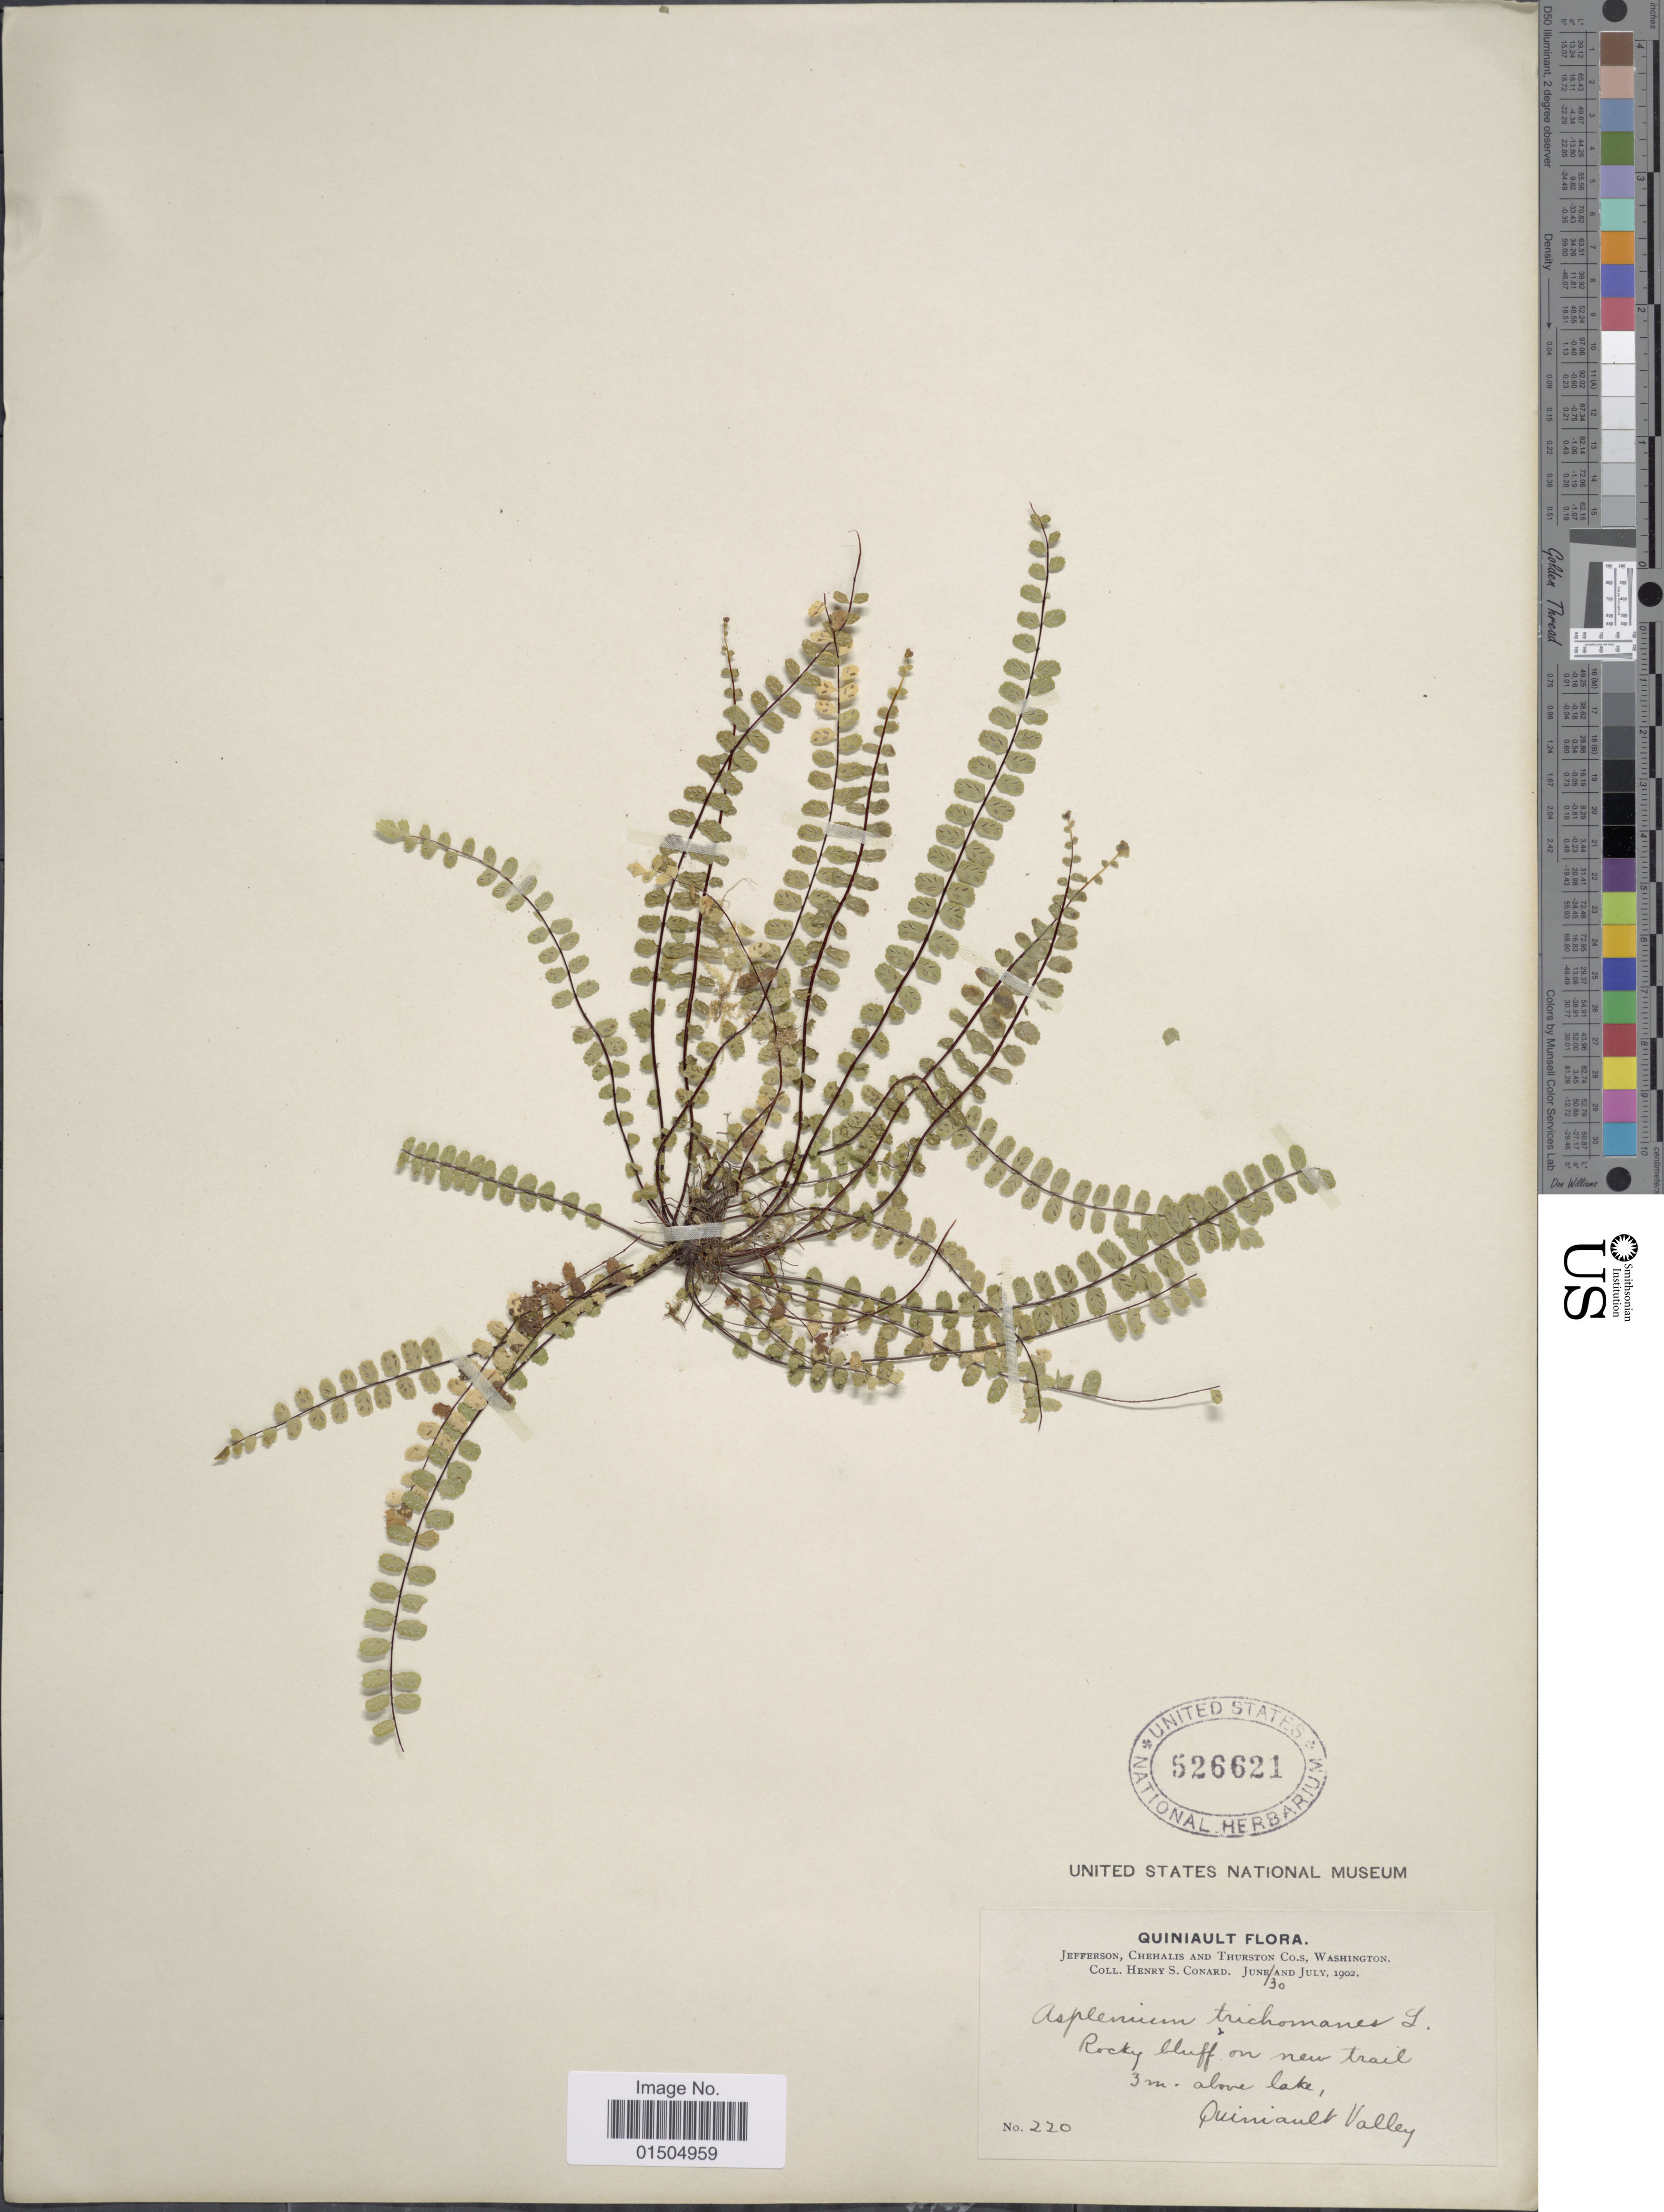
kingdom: Plantae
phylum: Tracheophyta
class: Polypodiopsida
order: Polypodiales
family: Aspleniaceae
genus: Asplenium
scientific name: Asplenium trichomanes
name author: L.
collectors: H. S. Conard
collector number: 220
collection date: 1902-06-30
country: United States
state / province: Washington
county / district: Thurston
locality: Quiniault. Jefferson, Chehalis and Thurston Co.s. Rocky bluff on new trail 3 m. above lake, Quiniault Valley.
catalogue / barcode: US 526621